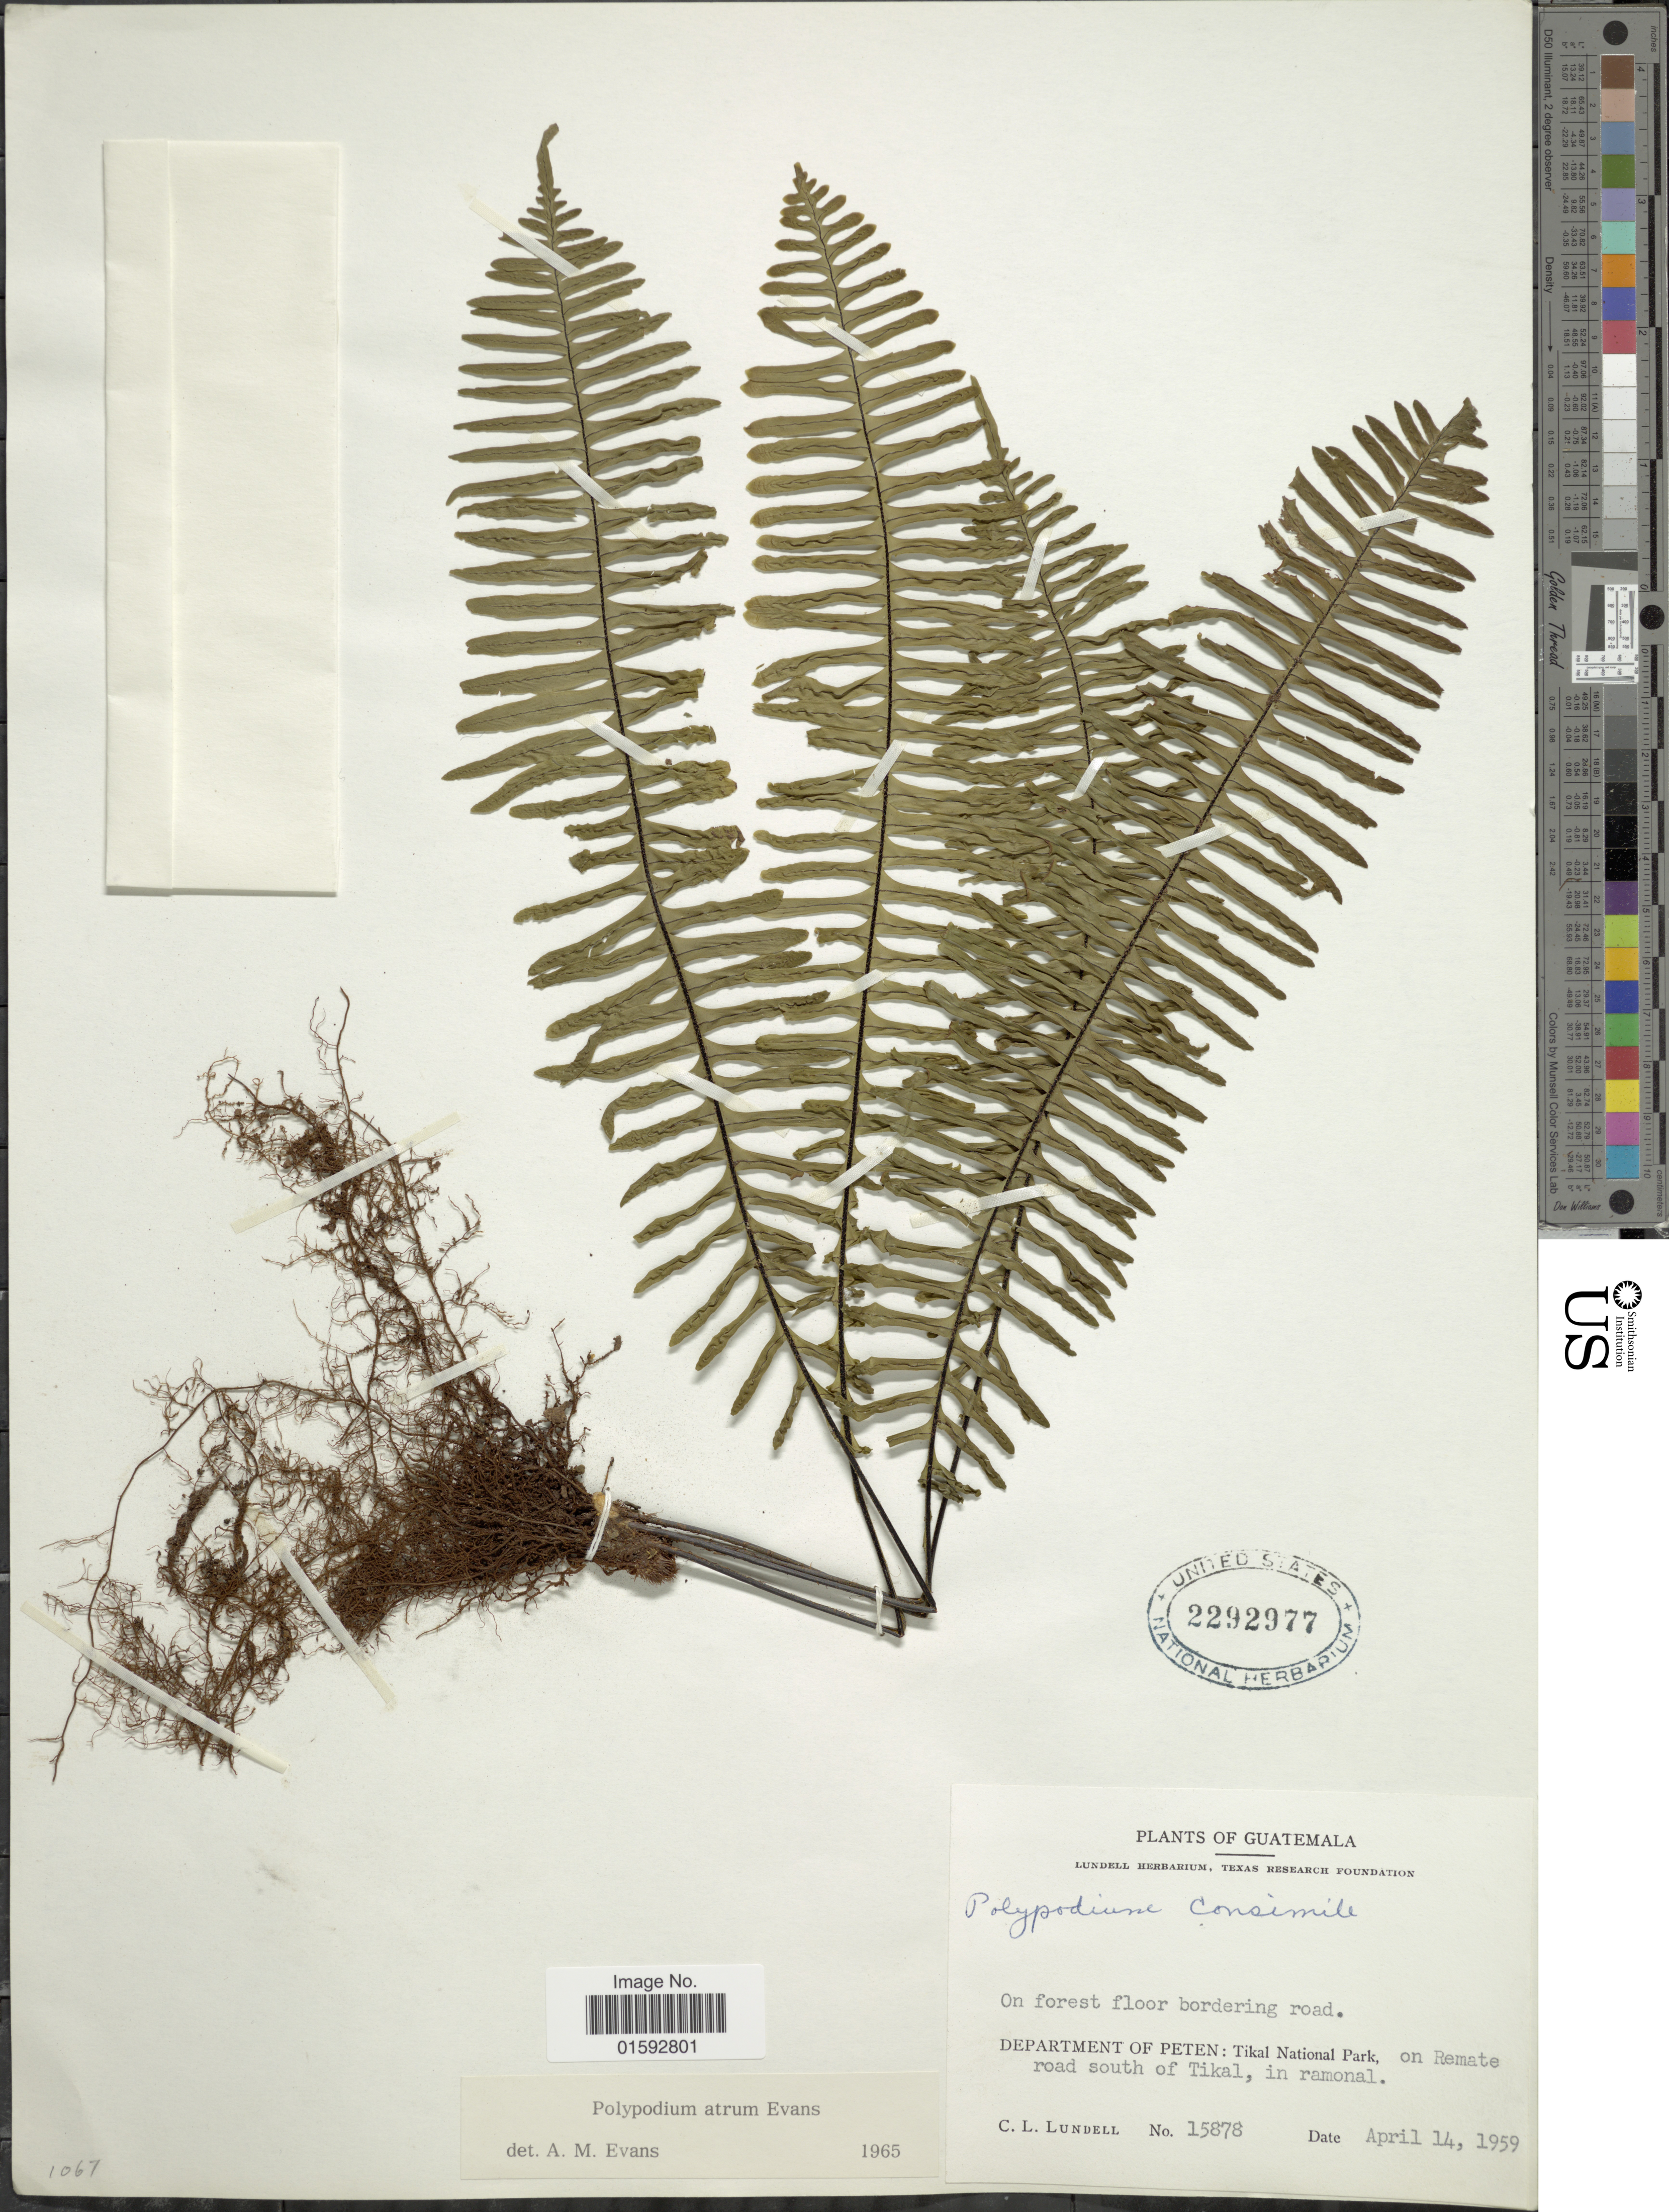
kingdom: Plantae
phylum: Tracheophyta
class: Polypodiopsida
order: Polypodiales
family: Polypodiaceae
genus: Pecluma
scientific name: Pecluma atra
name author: (Rosenst.) M.G. Price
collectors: C. L. Lundell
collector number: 15878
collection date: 1959-04-14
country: Guatemala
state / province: El Petén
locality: Tikal National Park, on Remate road south of Tikal, in ramonal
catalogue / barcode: US 2292977